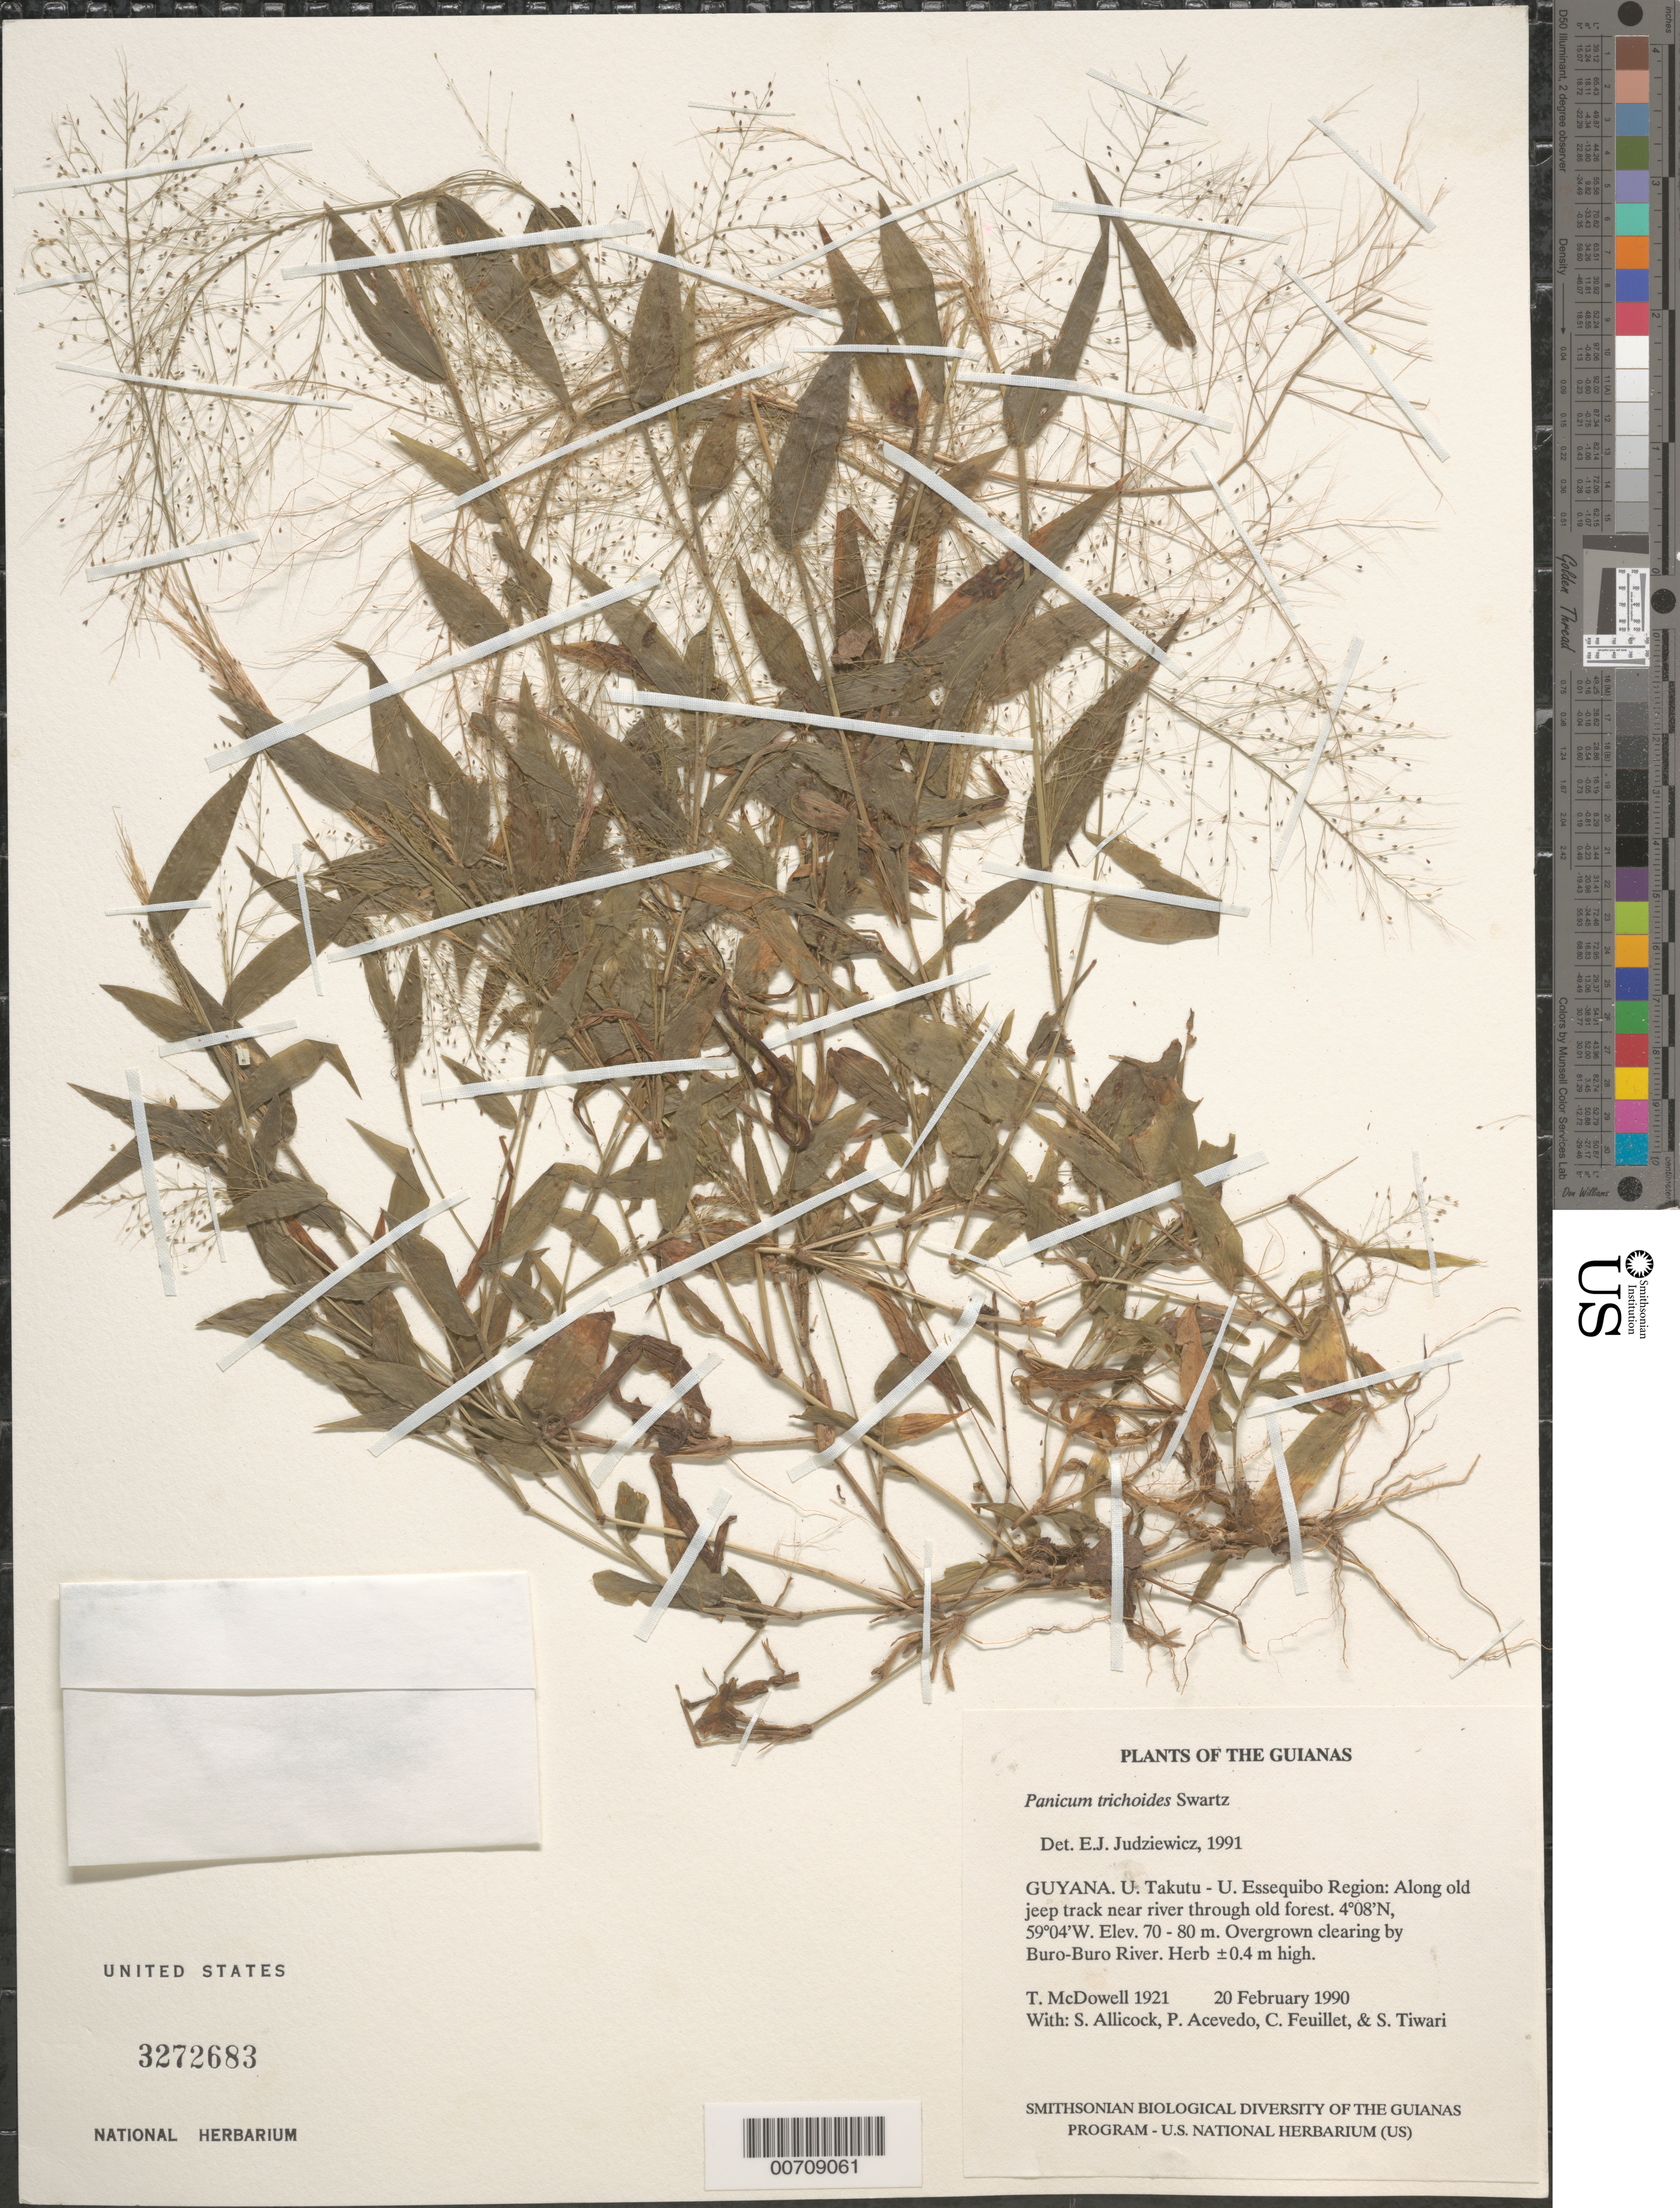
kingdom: Plantae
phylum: Tracheophyta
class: Liliopsida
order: Poales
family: Poaceae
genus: Panicum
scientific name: Panicum trichoides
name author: Sw.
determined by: Judziewicz, E. J.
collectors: T. McDowell, S. Allicock, P. Acevedo-Rodr., C. Feuillet & S. Tiwari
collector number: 1921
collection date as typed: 20 February 1990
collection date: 1990-02-20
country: Guyana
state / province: U. Takutu-U. Essequibo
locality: By Buro-Buro River, along old jeep track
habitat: Overgrown clearing in old forest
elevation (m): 70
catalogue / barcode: US 3272683